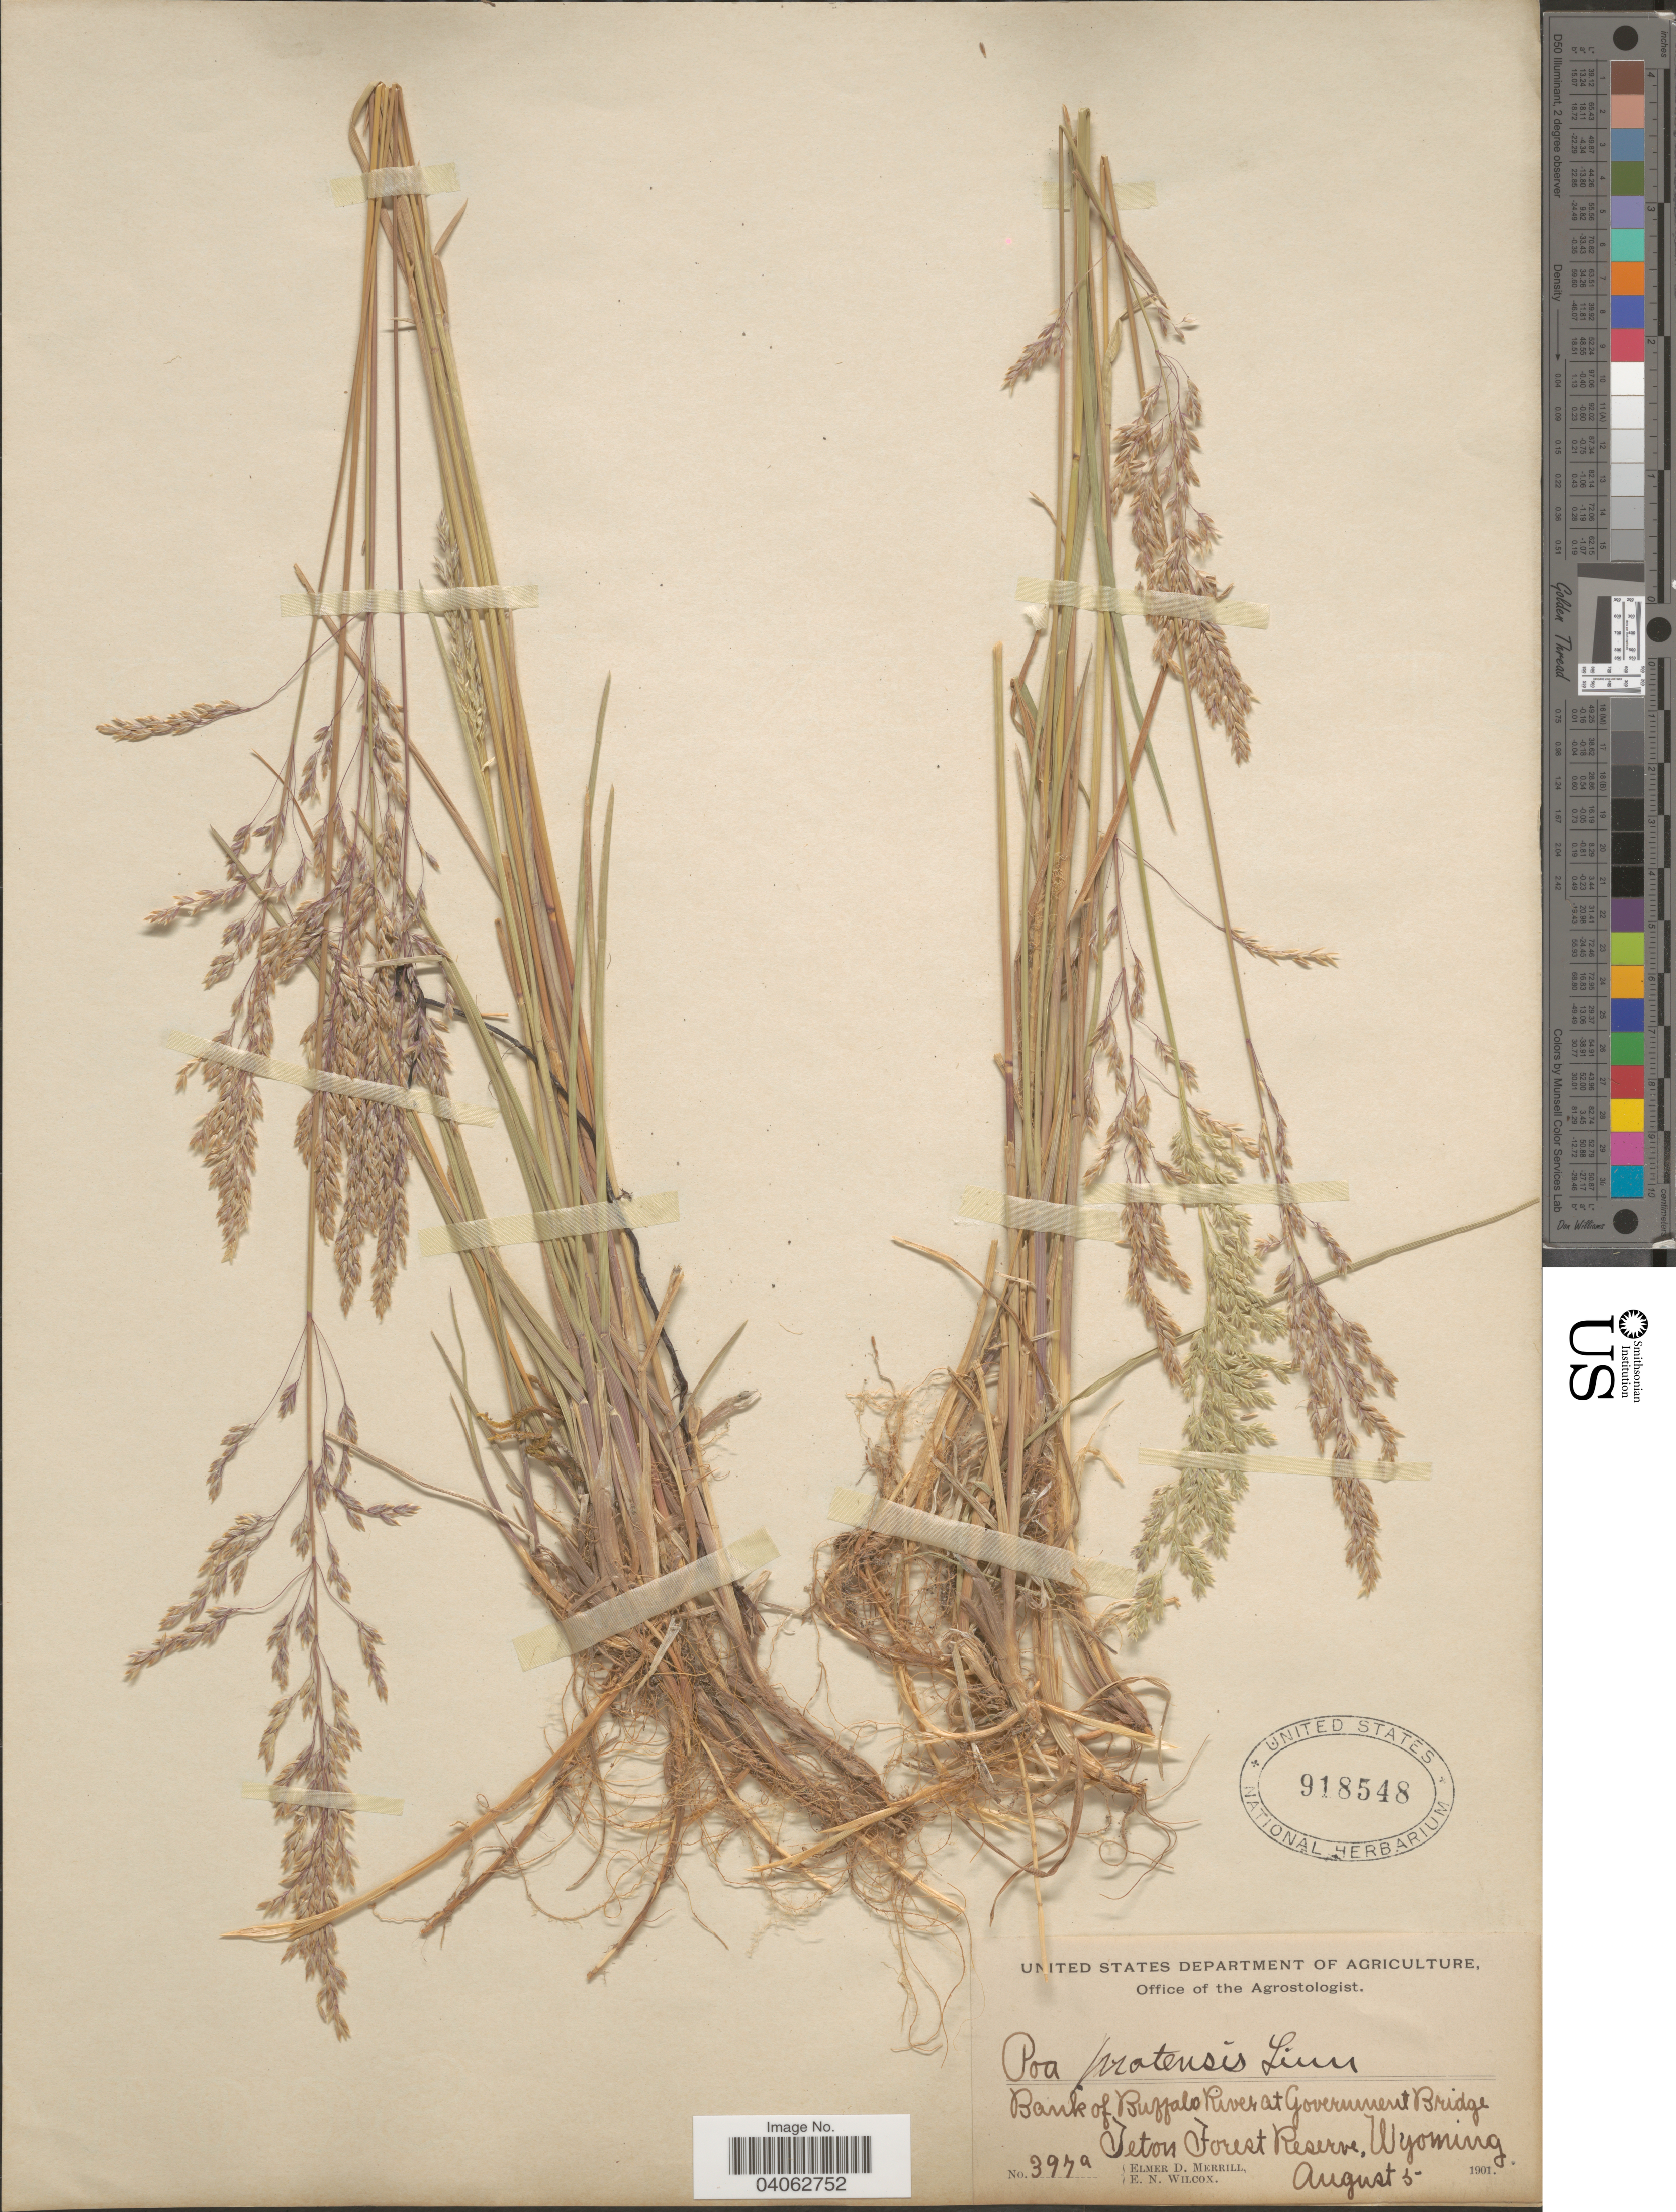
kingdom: Plantae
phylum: Tracheophyta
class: Liliopsida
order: Poales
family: Poaceae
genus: Poa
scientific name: Poa pratensis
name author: L.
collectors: E. D. Merrill & E. Wilcox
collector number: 397a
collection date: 1901-08-05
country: United States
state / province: Wyoming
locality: Bank of Buffalo River at Government Bridge. Teton Forest Reserve.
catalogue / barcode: US 918548